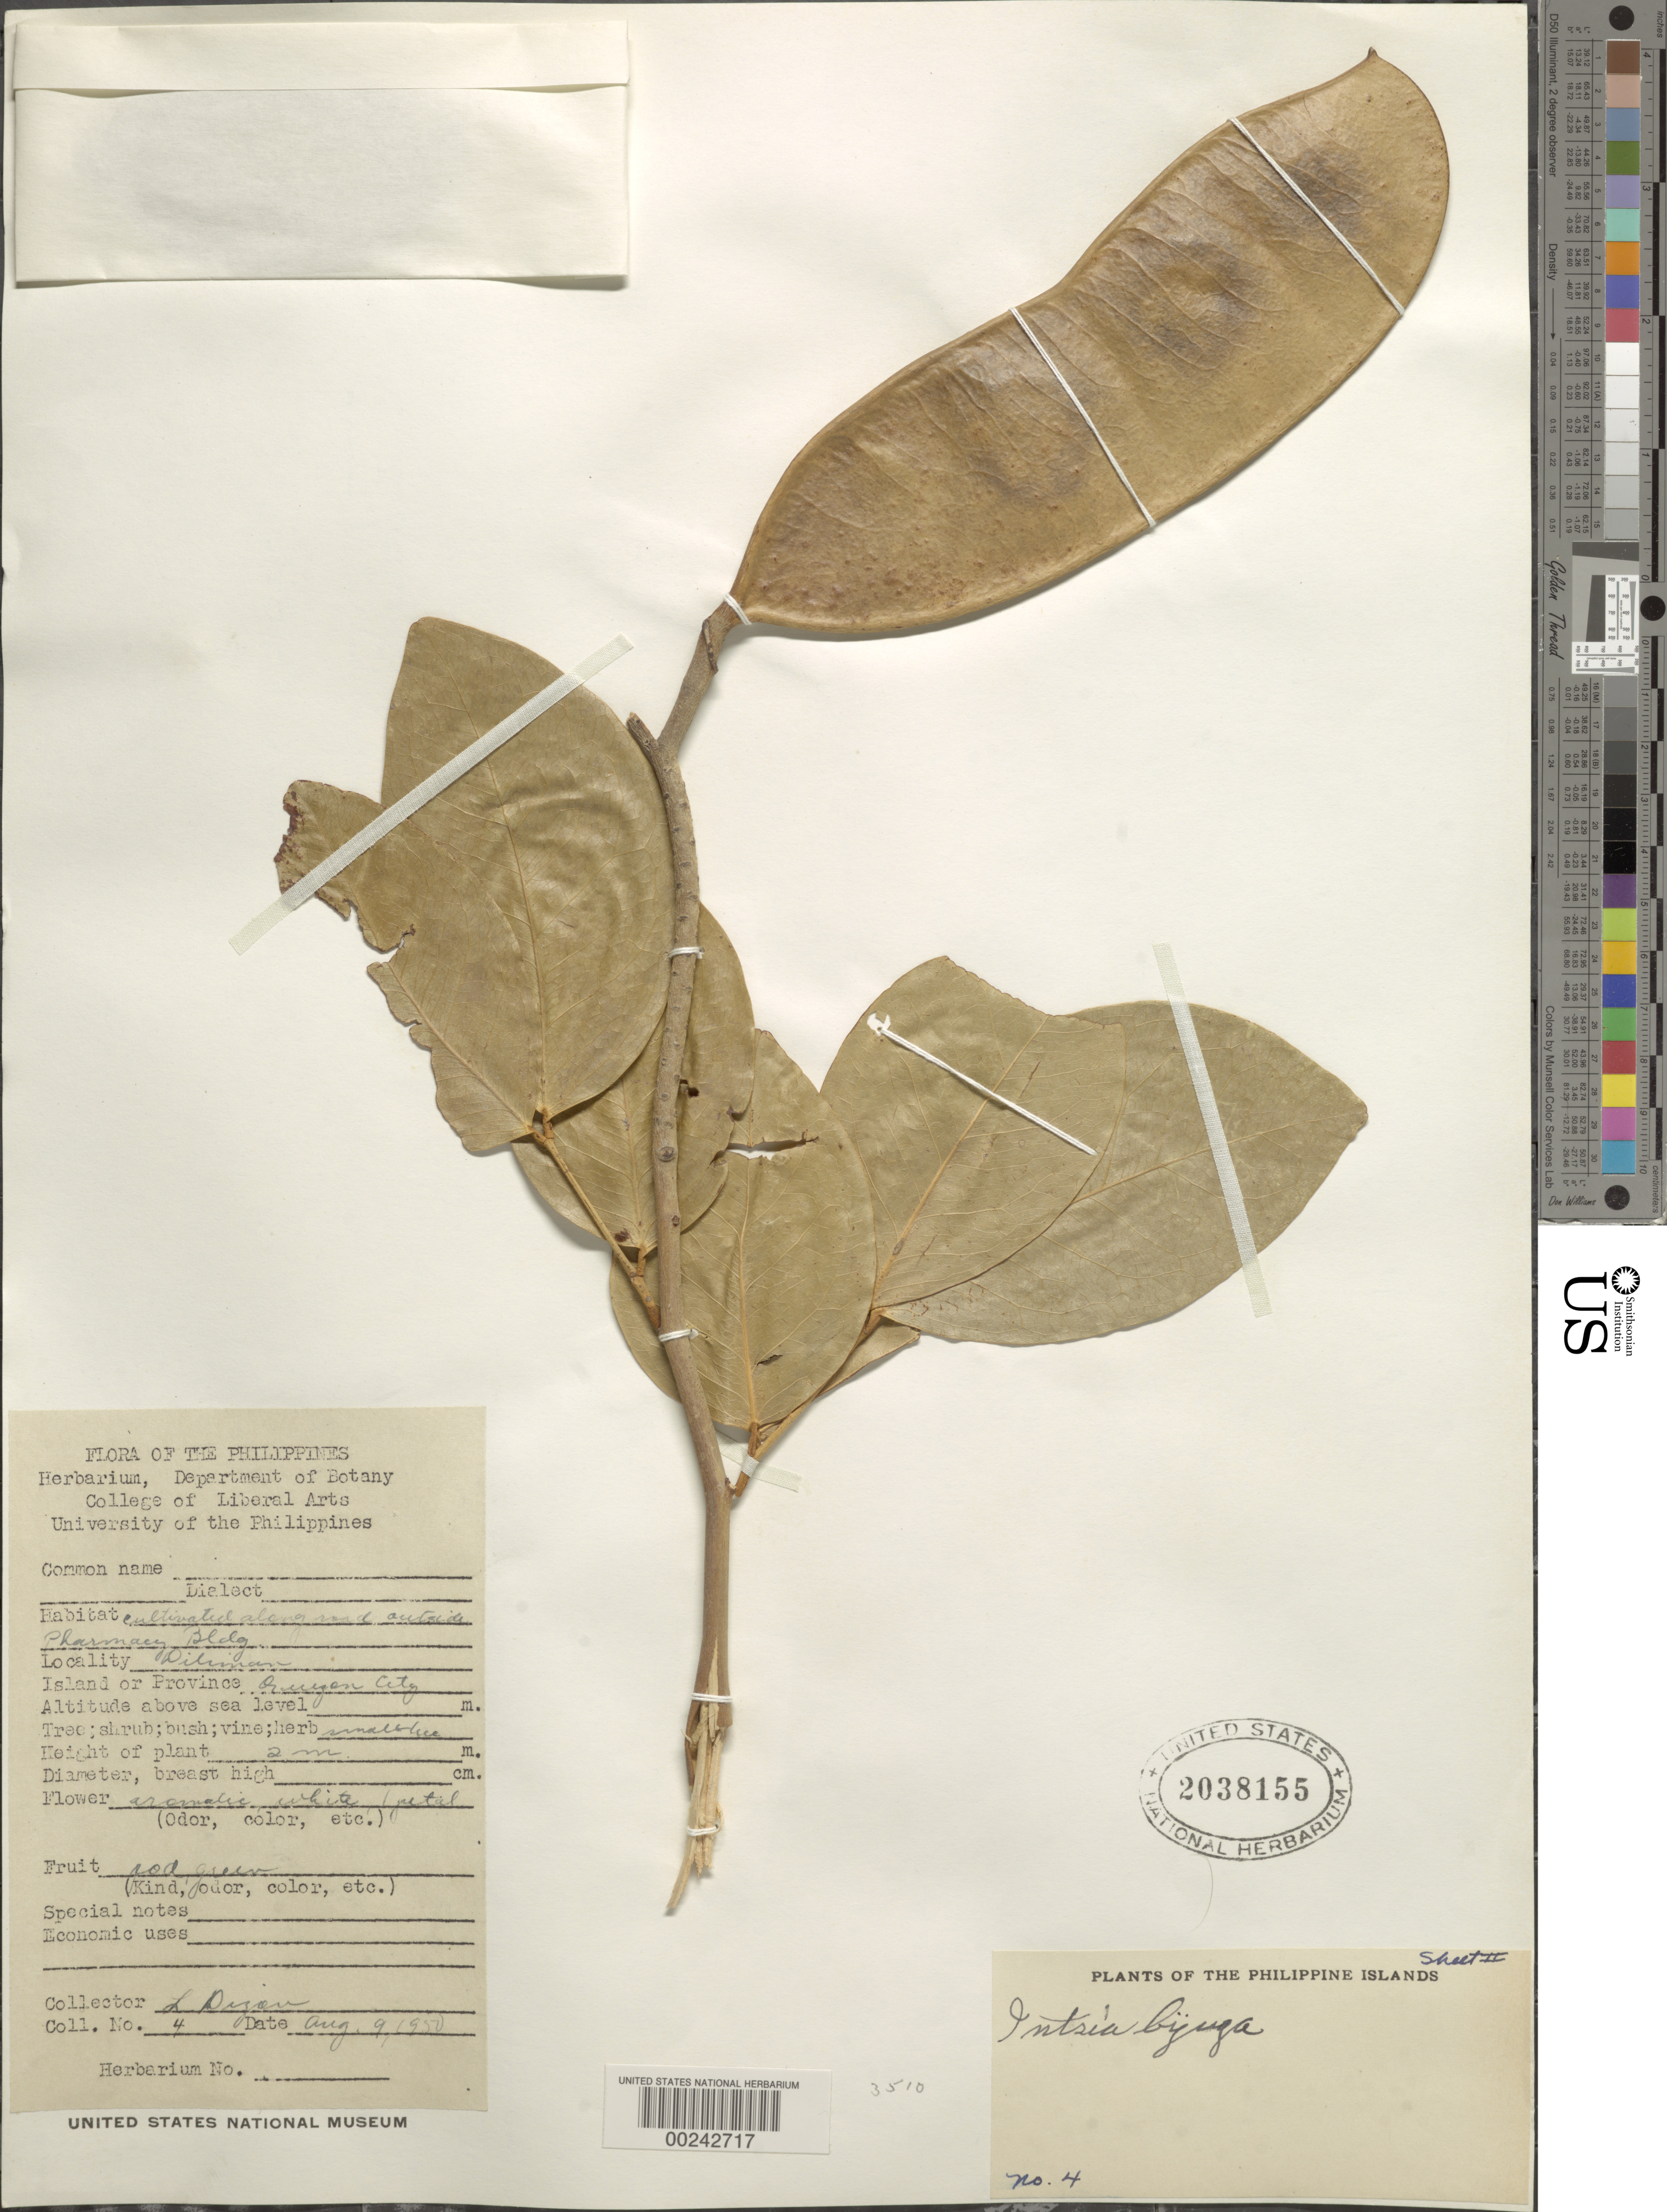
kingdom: Plantae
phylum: Tracheophyta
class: Magnoliopsida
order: Fabales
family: Fabaceae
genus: Intsia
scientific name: Intsia bijuga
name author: (Colebr.) Kuntze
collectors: L. Dizen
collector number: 4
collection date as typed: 09 Aug 1951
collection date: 1951-08-09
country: Philippines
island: Luzon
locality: Quezon city, along side of pharmacy bldg.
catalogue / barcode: US 2038155